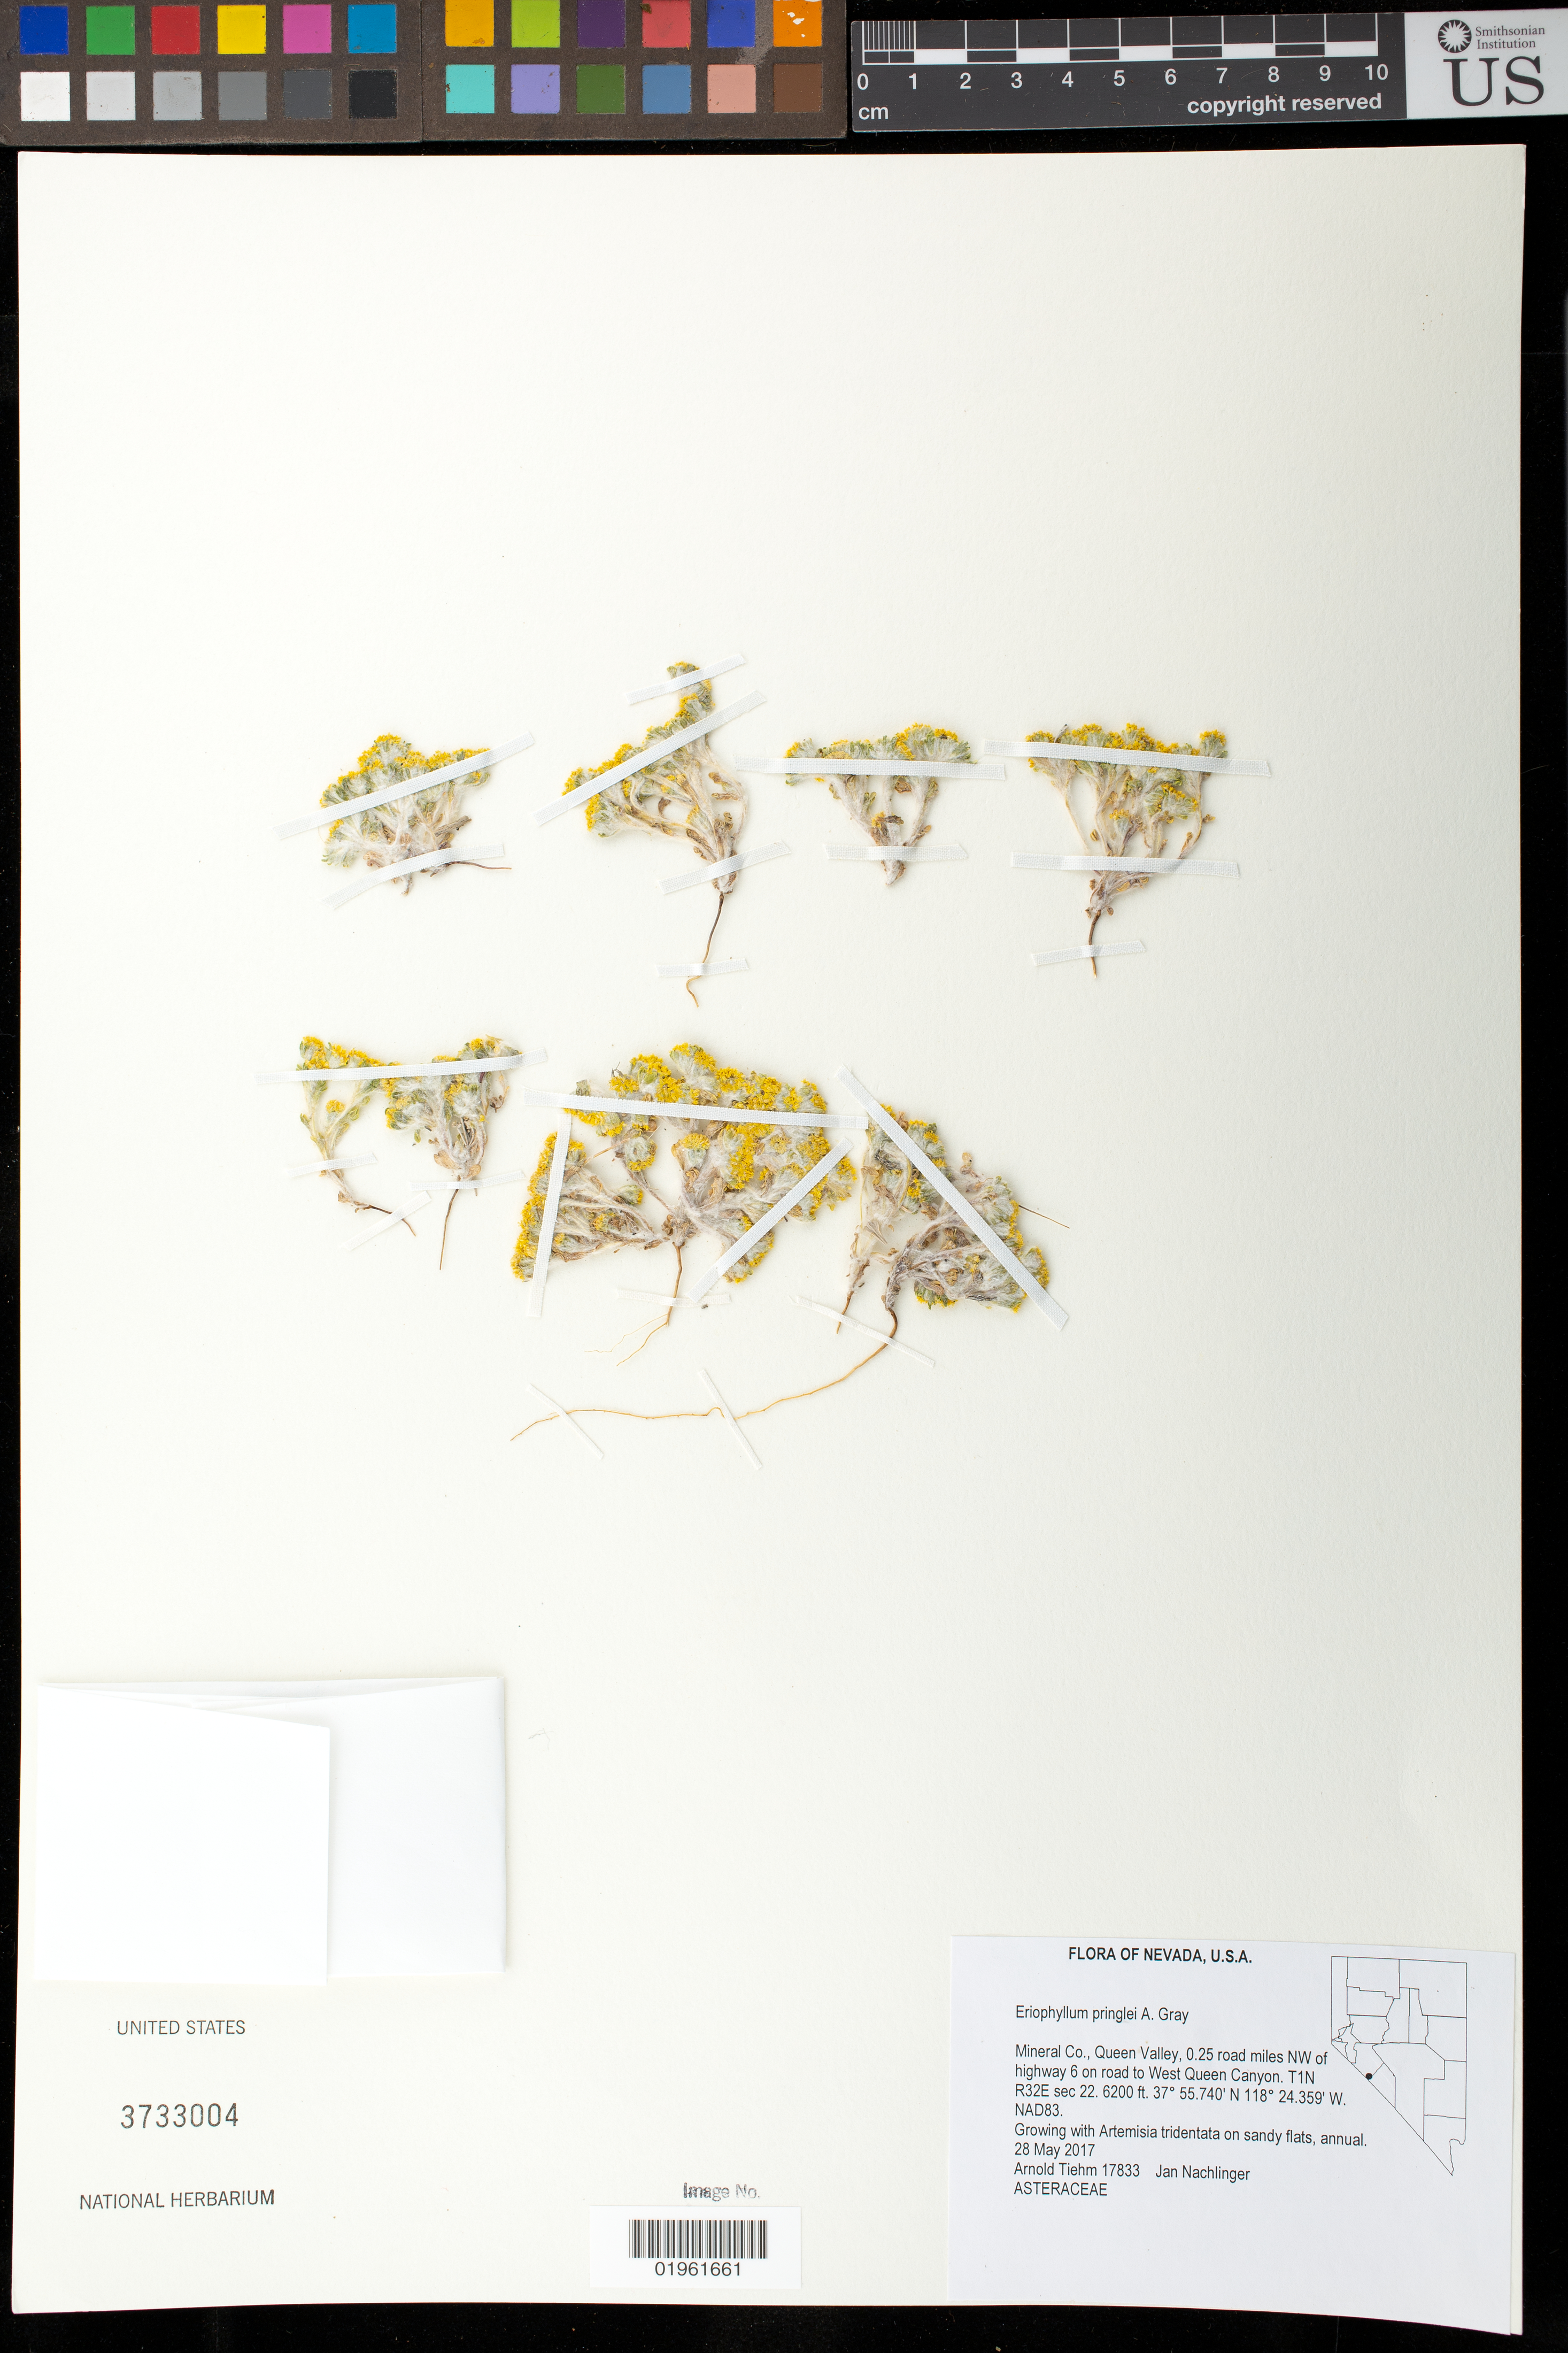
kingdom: Plantae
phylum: Tracheophyta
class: Magnoliopsida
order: Asterales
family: Asteraceae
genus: Eriophyllum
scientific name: Eriophyllum pringlei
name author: A. Gray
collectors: A. Tiehm & J. Nachlinger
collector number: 17833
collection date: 2017-05-28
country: United States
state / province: Nevada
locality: Mineral Co., Queen Valley, 0.25 road miles NW of highway 6 on road to West Queen Canyon.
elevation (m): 1890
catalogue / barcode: US 3733004